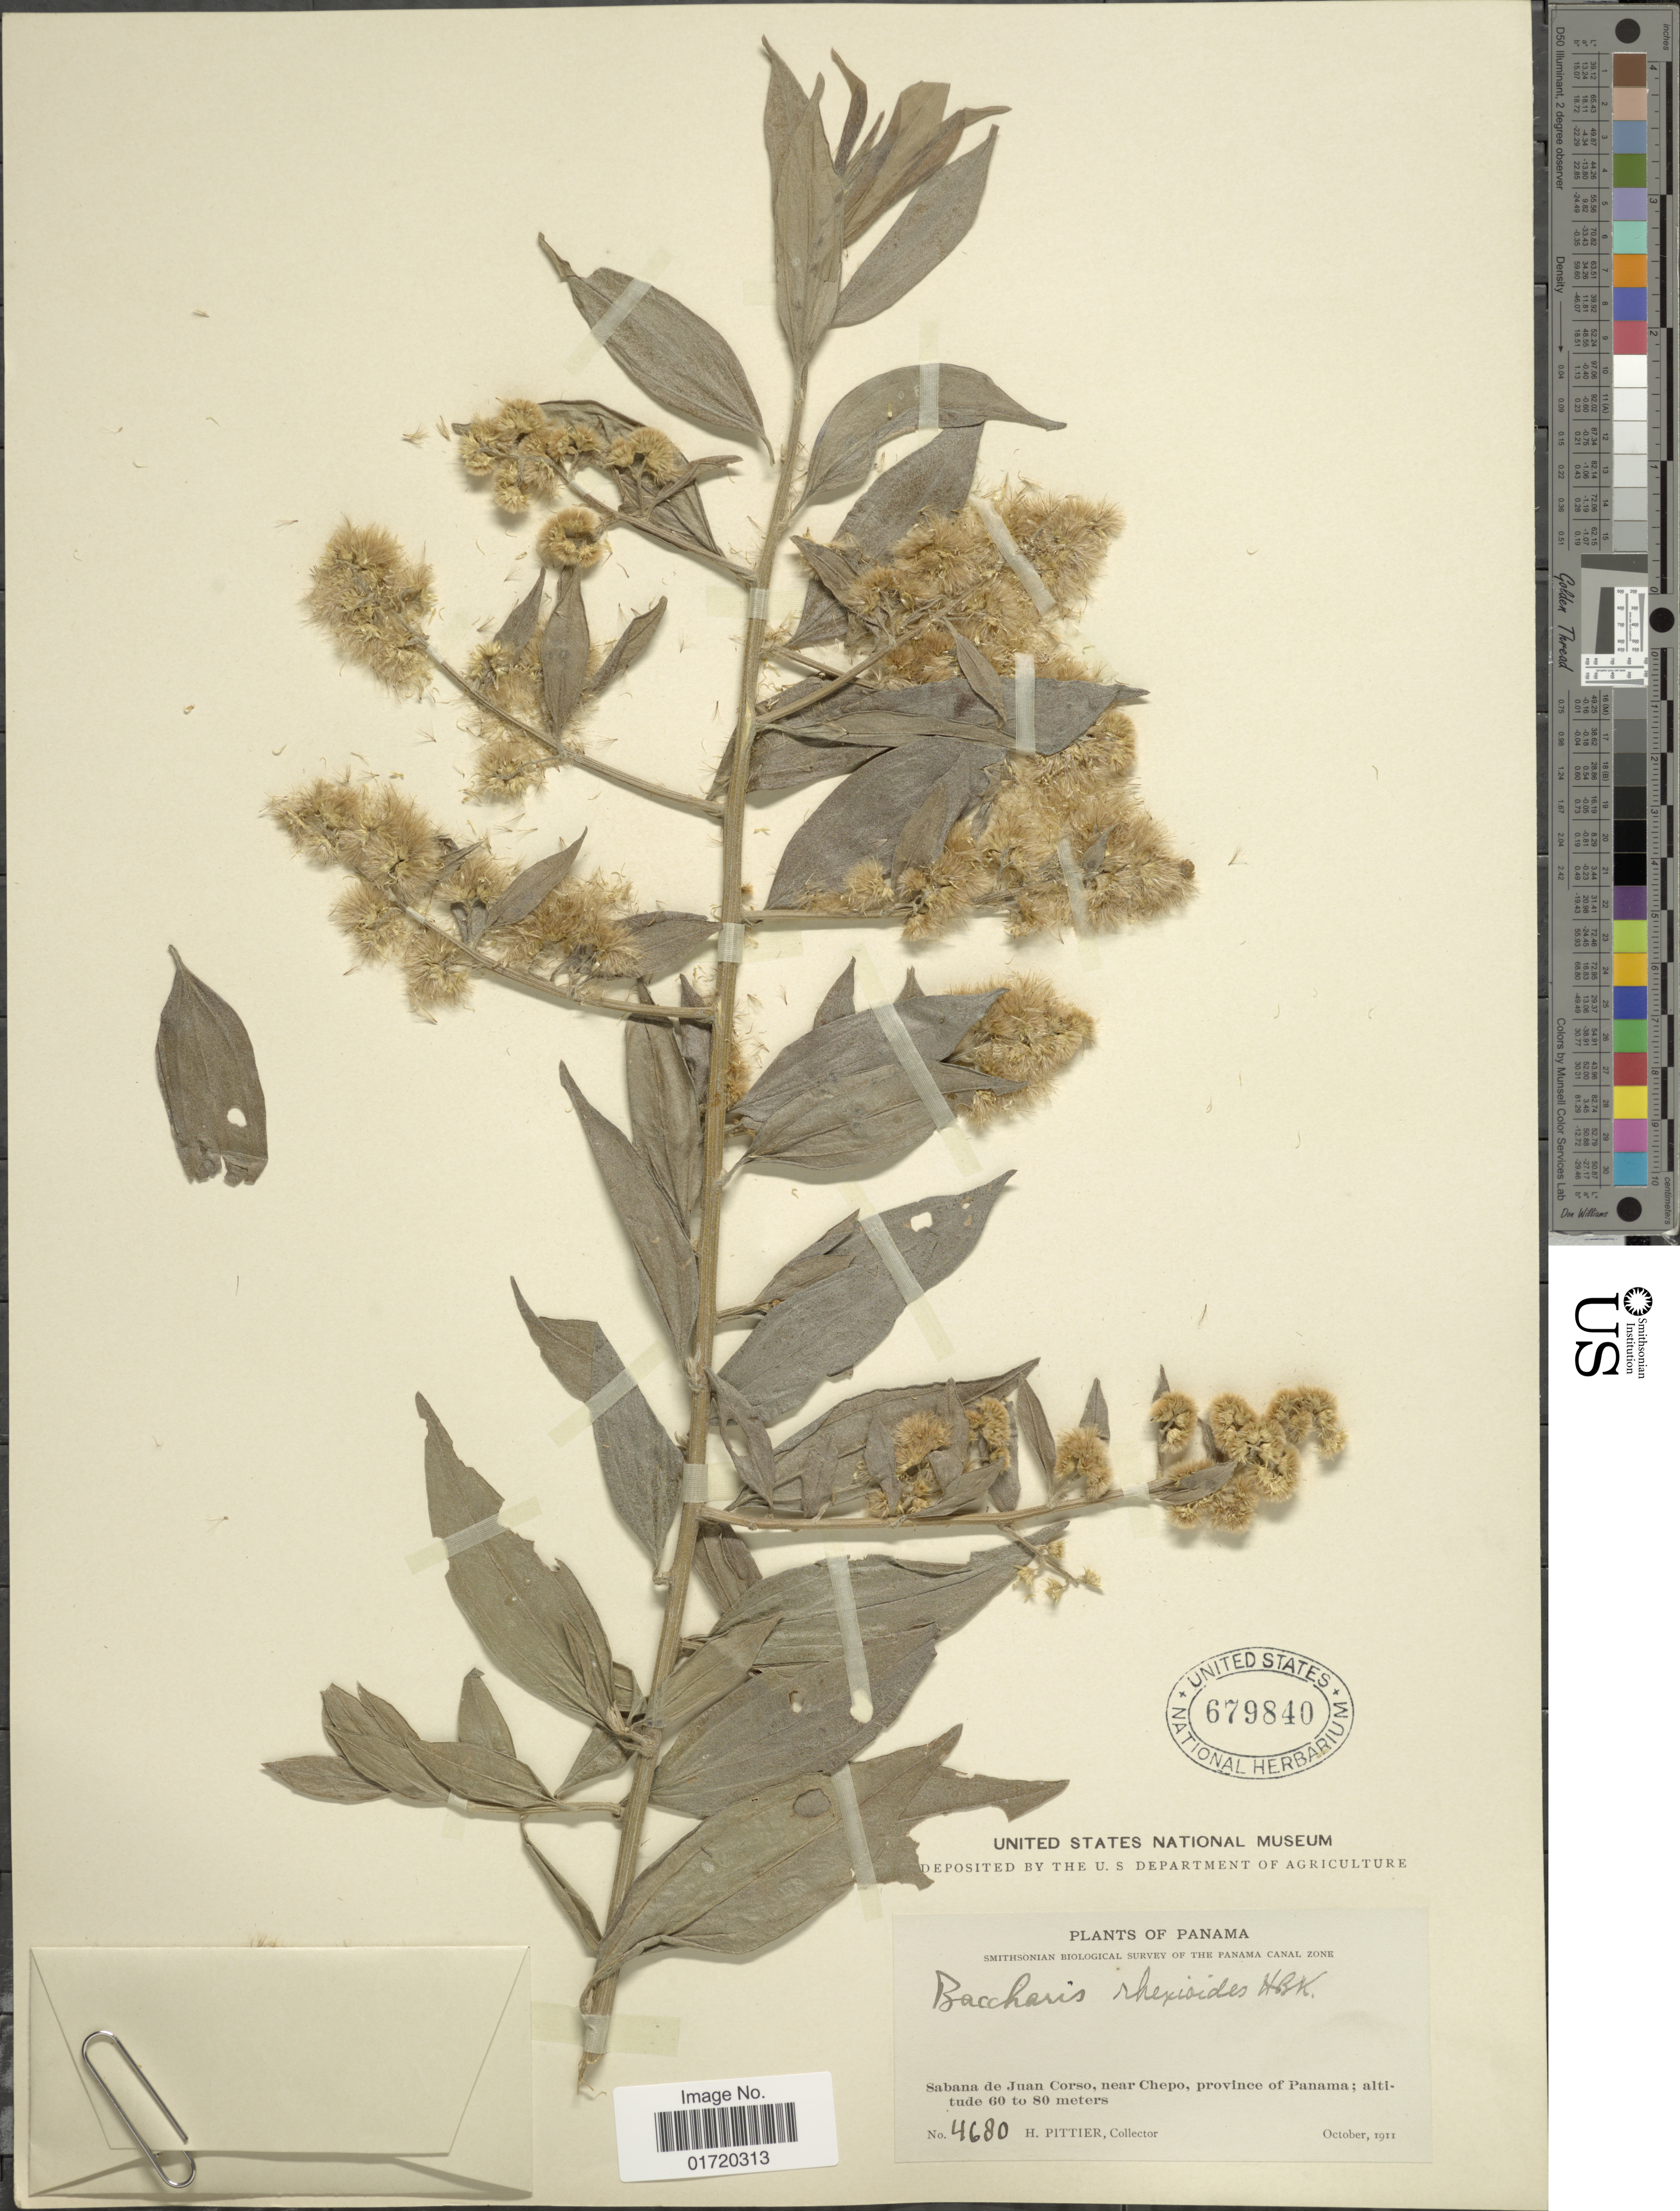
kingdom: Plantae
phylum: Tracheophyta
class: Magnoliopsida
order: Asterales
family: Asteraceae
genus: Baccharis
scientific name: Baccharis trinervis var. rhexioides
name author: (Kunth) Baker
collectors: H. F. Pittier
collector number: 4680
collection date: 1911-10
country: Panama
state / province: Panamá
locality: Sabana de Juan Corso, near Chepo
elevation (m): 60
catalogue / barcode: US 679840